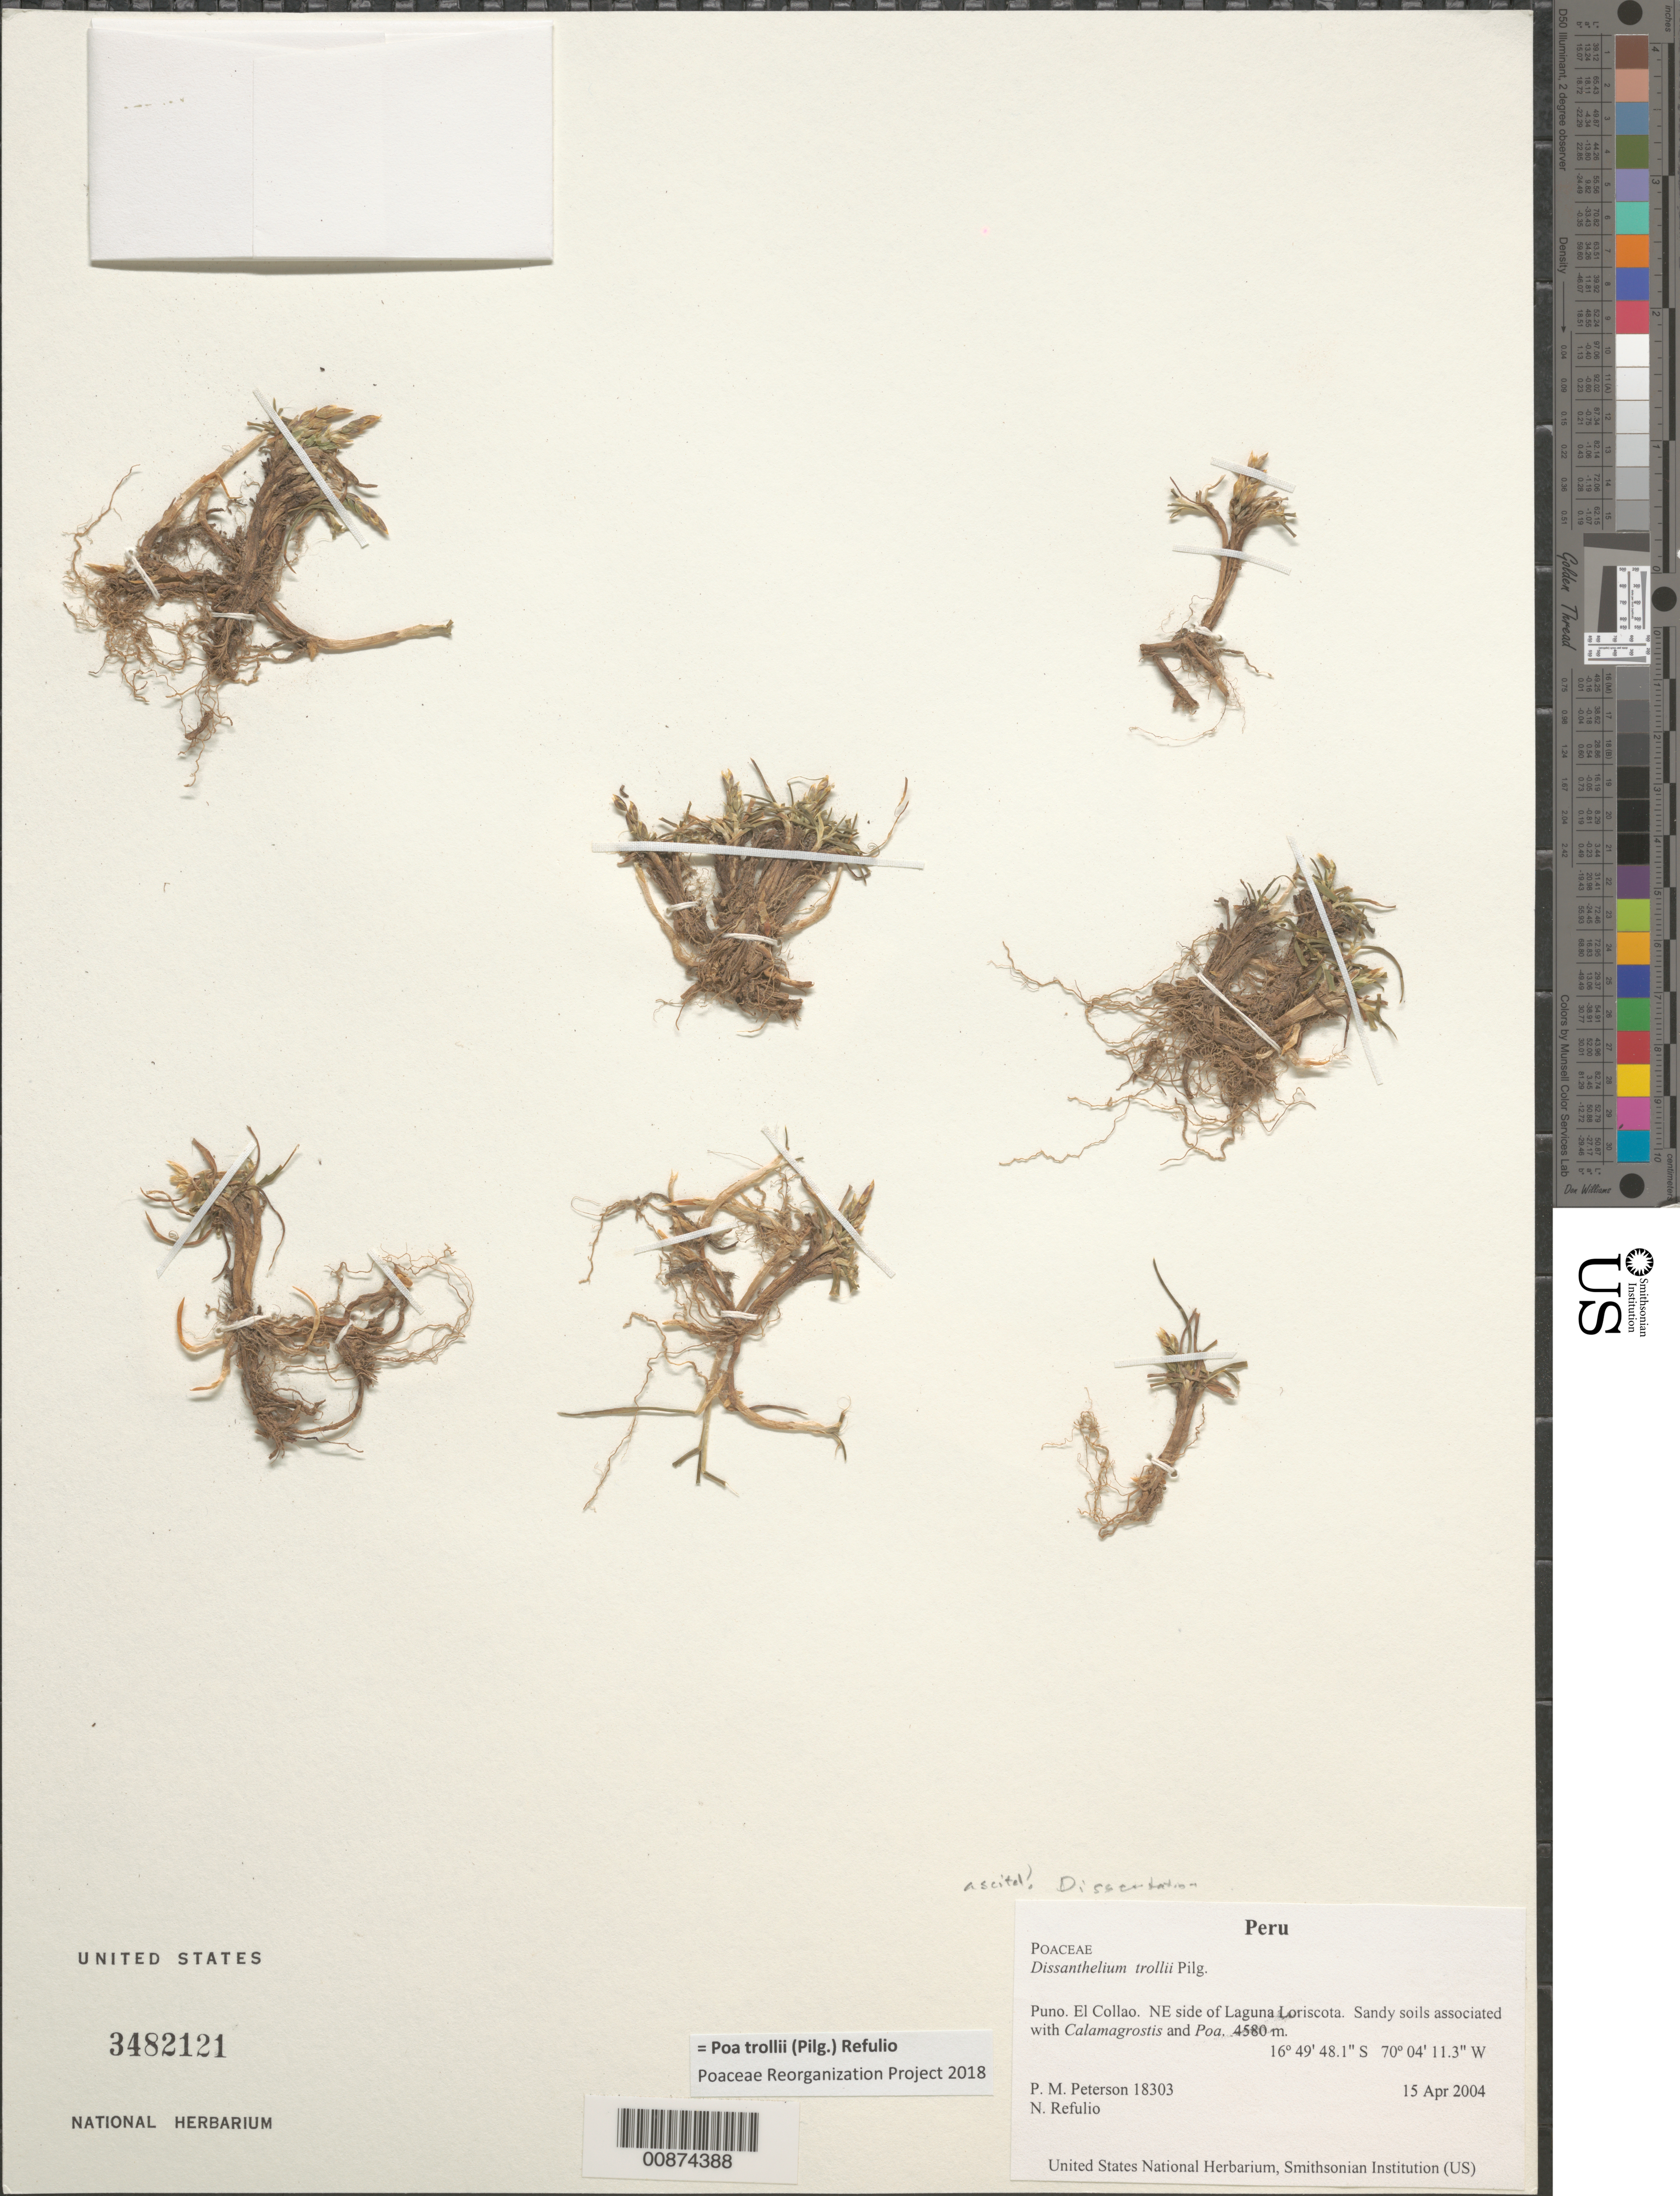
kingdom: Plantae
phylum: Tracheophyta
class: Liliopsida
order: Poales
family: Poaceae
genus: Poa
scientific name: Poa trollii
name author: (Pilg.) Refulio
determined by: Poaceae Reorganization Project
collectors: P. M. Peterson & N. Refulio-Rodríguez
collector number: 18303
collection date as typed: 15 Apr 2004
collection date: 2004-04-15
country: Peru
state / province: Puno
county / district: El Collao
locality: NE side of Laguna Loriscota. Sandy soils associated with Calamagrostis and Poa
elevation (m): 4580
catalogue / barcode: US 3482121